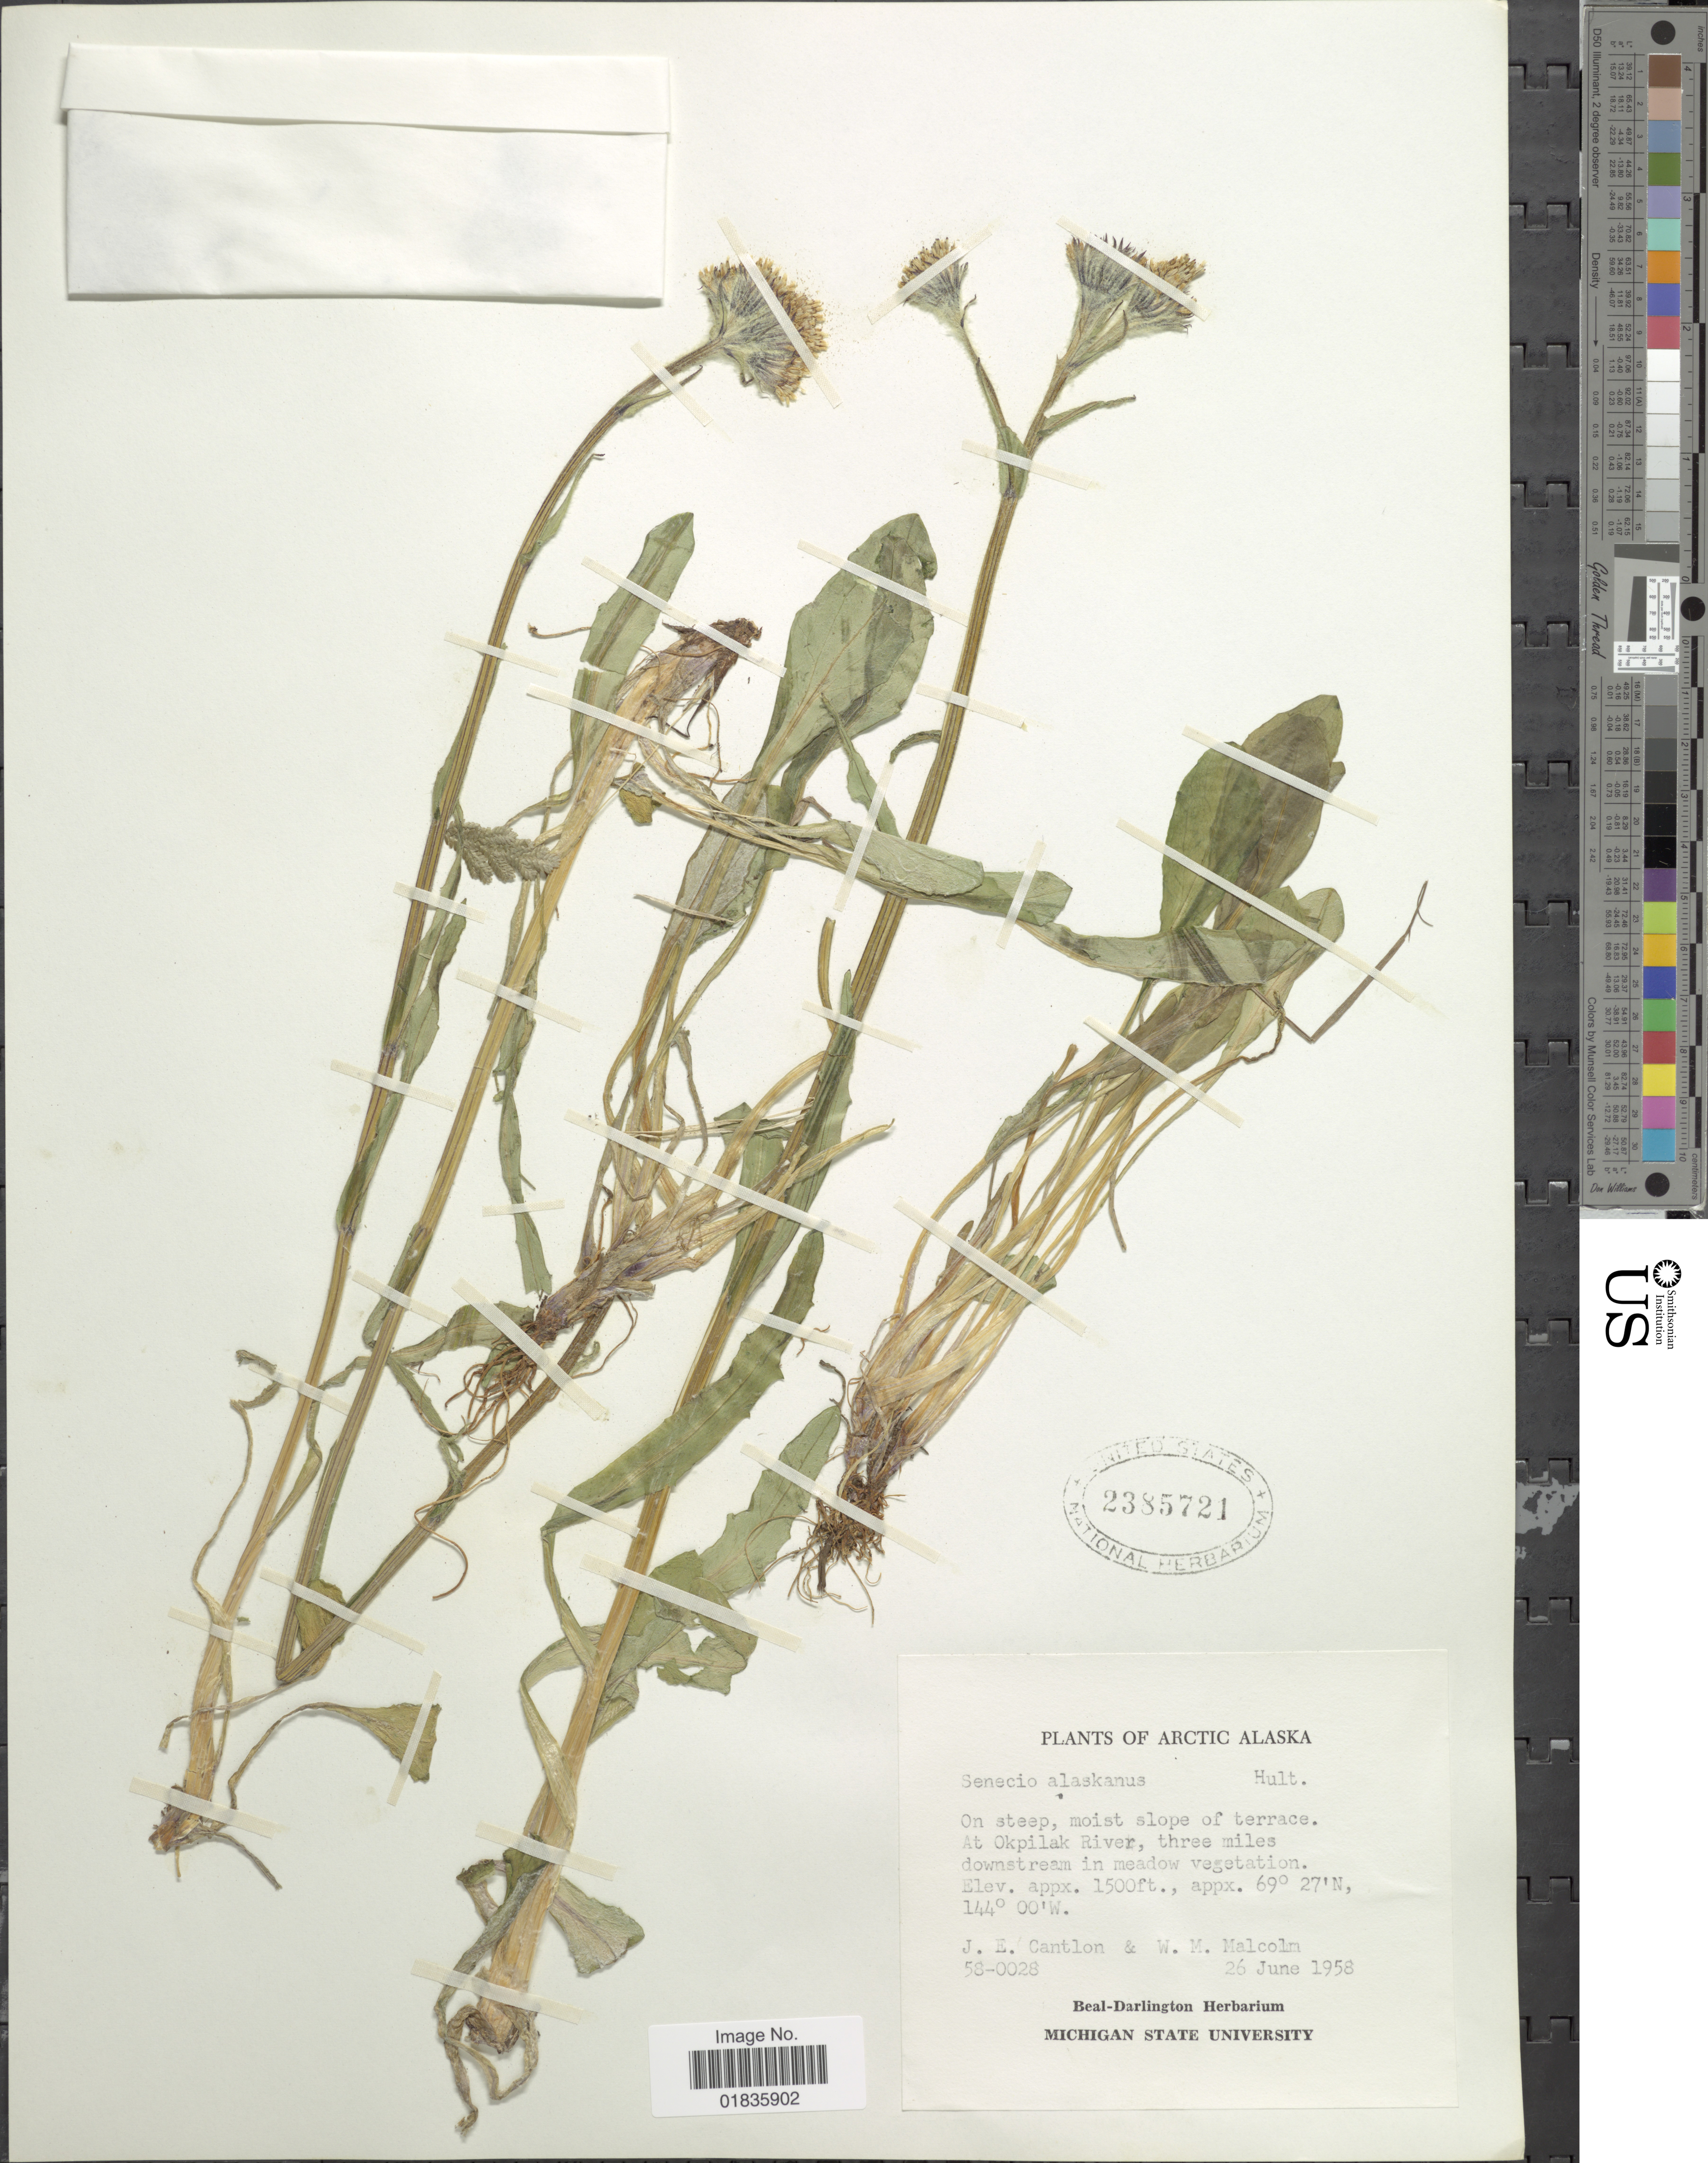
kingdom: Plantae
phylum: Tracheophyta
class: Magnoliopsida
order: Asterales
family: Asteraceae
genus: Tephroseris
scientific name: Tephroseris yukonensis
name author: (A.E. Porsild) Holub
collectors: J. Cantlon & W. Malcolm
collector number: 58-0028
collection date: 1958-06-26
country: United States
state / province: Alaska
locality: Arctic Alaska, on steep, moist slope of terrace, at Okpilak River, three miles downstream in meadow vegetation.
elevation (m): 457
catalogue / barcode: US 2385721